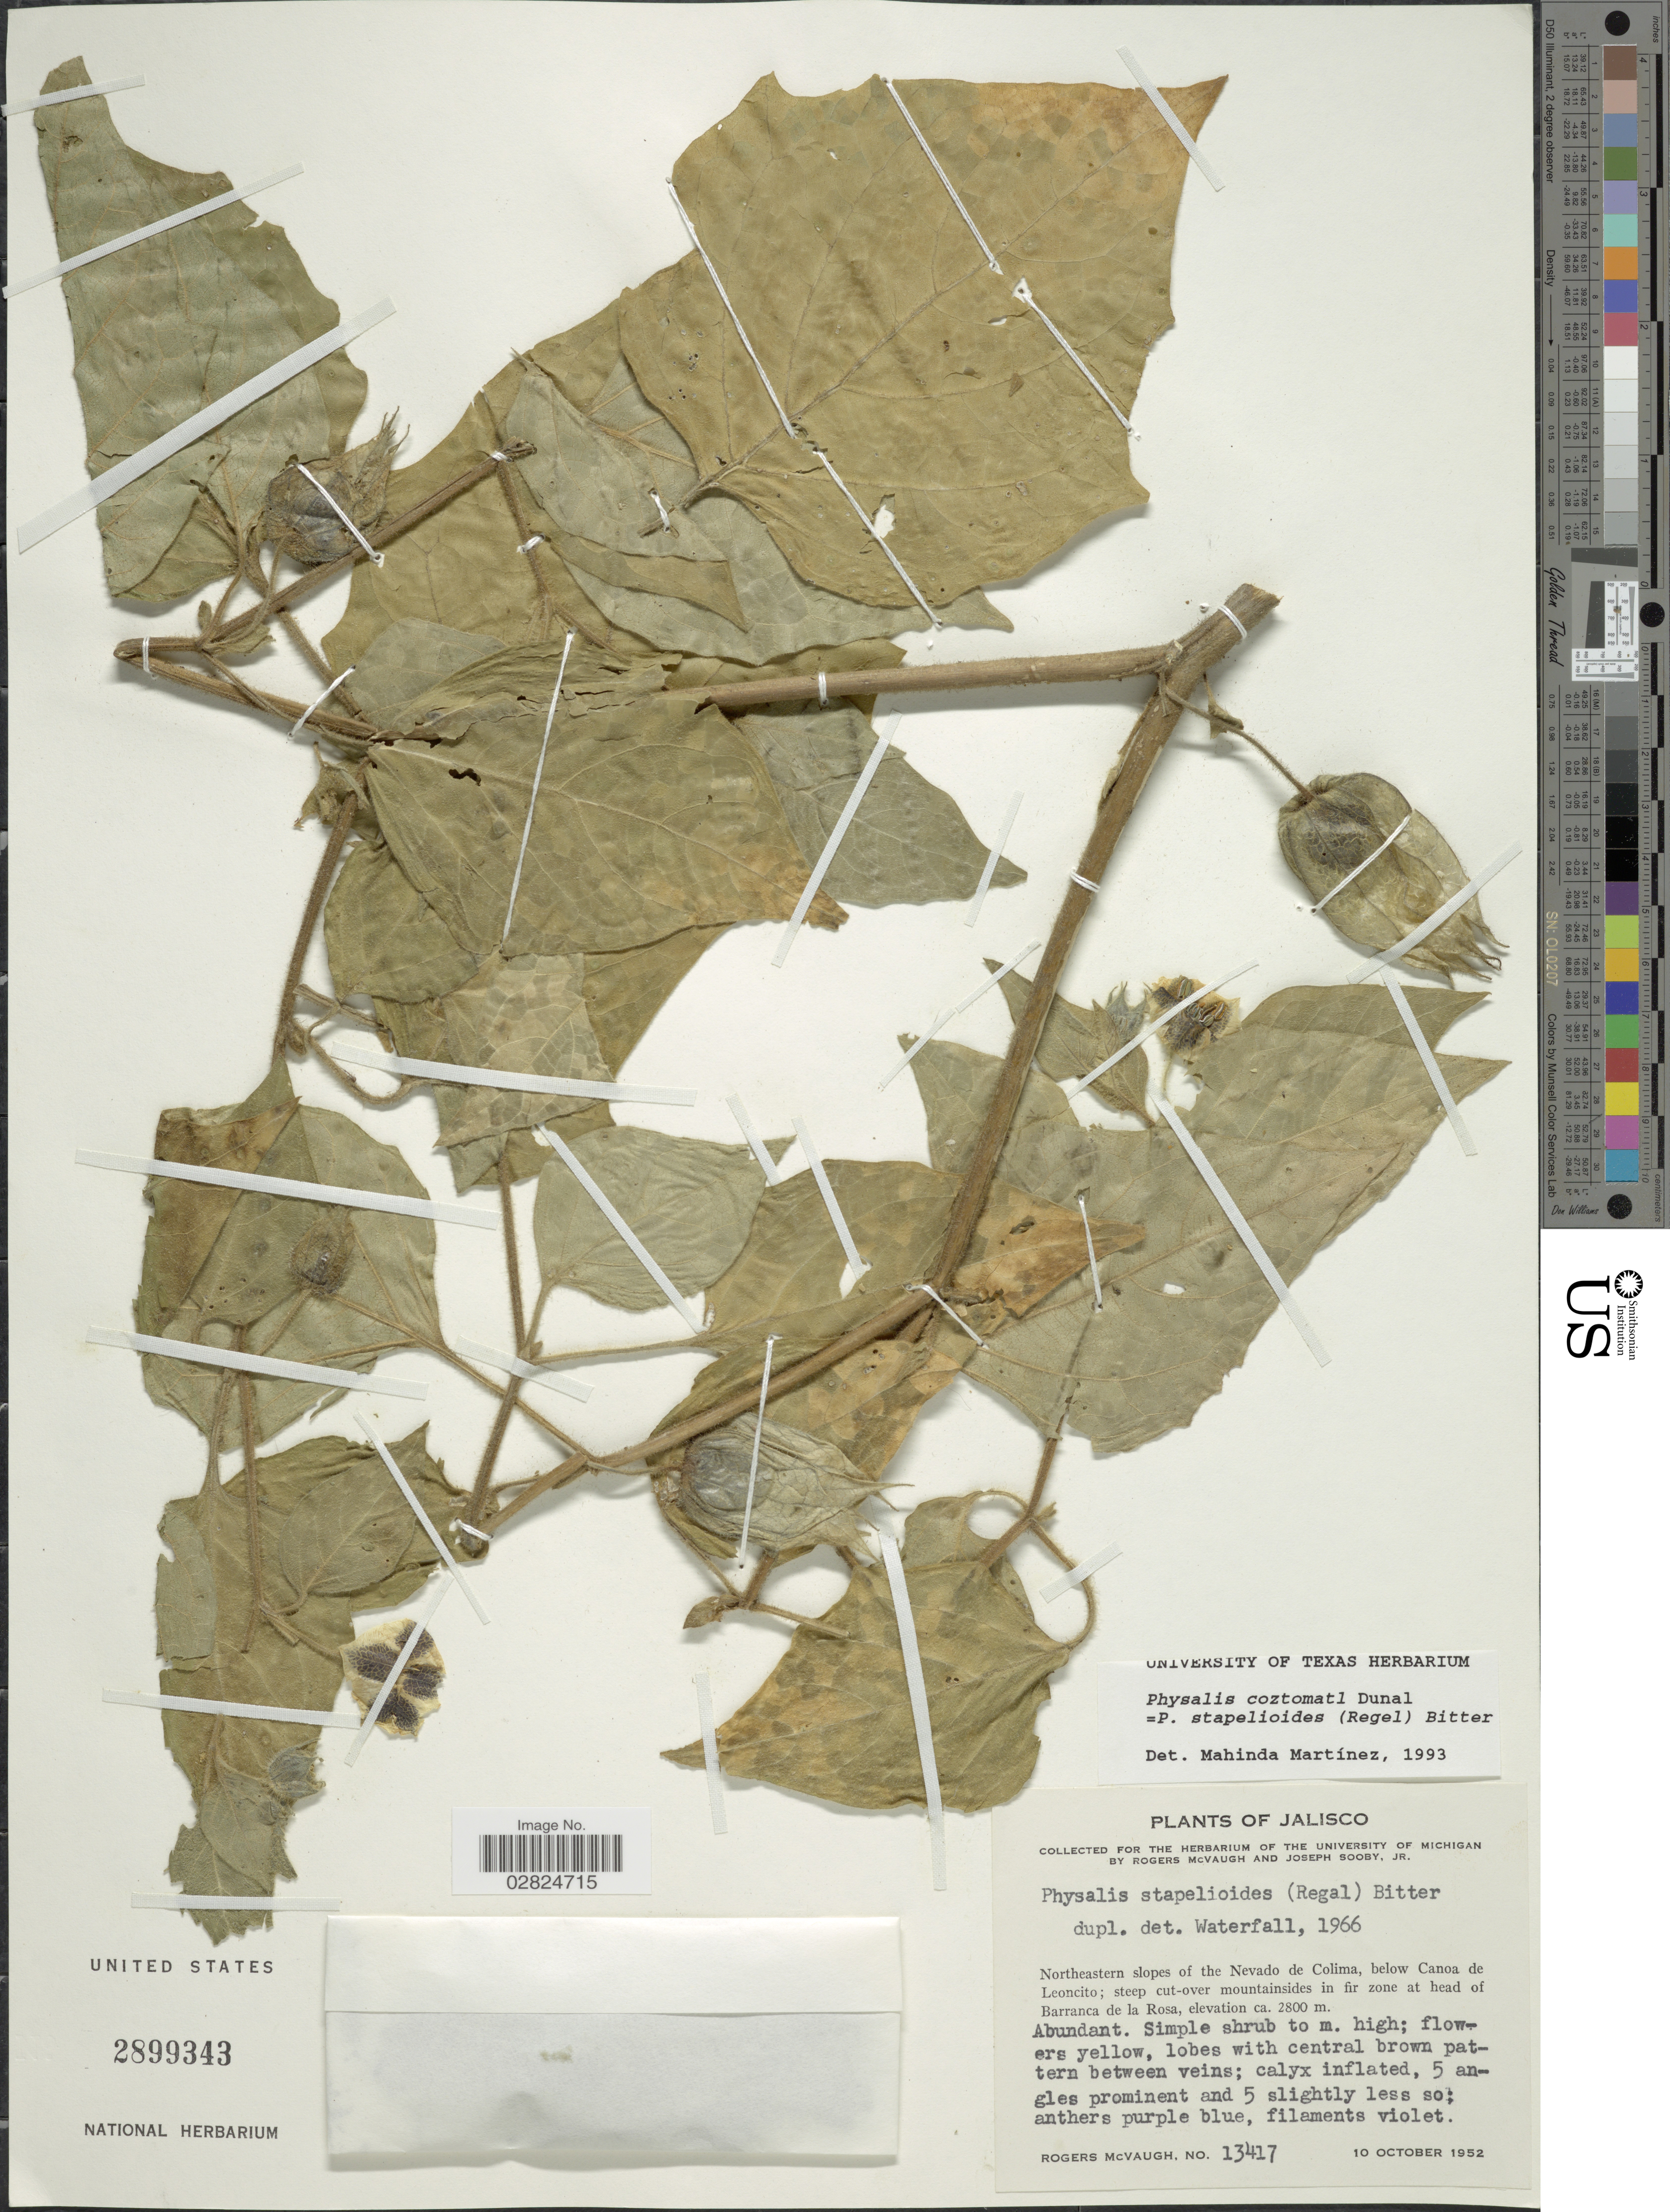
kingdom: Plantae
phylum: Tracheophyta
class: Magnoliopsida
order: Solanales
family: Solanaceae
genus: Physalis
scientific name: Physalis coztomatl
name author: Dunal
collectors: R. McVaugh & J. Sooby Jr.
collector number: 13417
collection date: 1952-10-10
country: Mexico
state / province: Jalisco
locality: Northeastern slopes of the Nevado de Colima, below Canoa de Leoncito; steep cut-over mountainsides in fir zone at head of Barranca de la Rosa.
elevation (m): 2800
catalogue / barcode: US 2899343